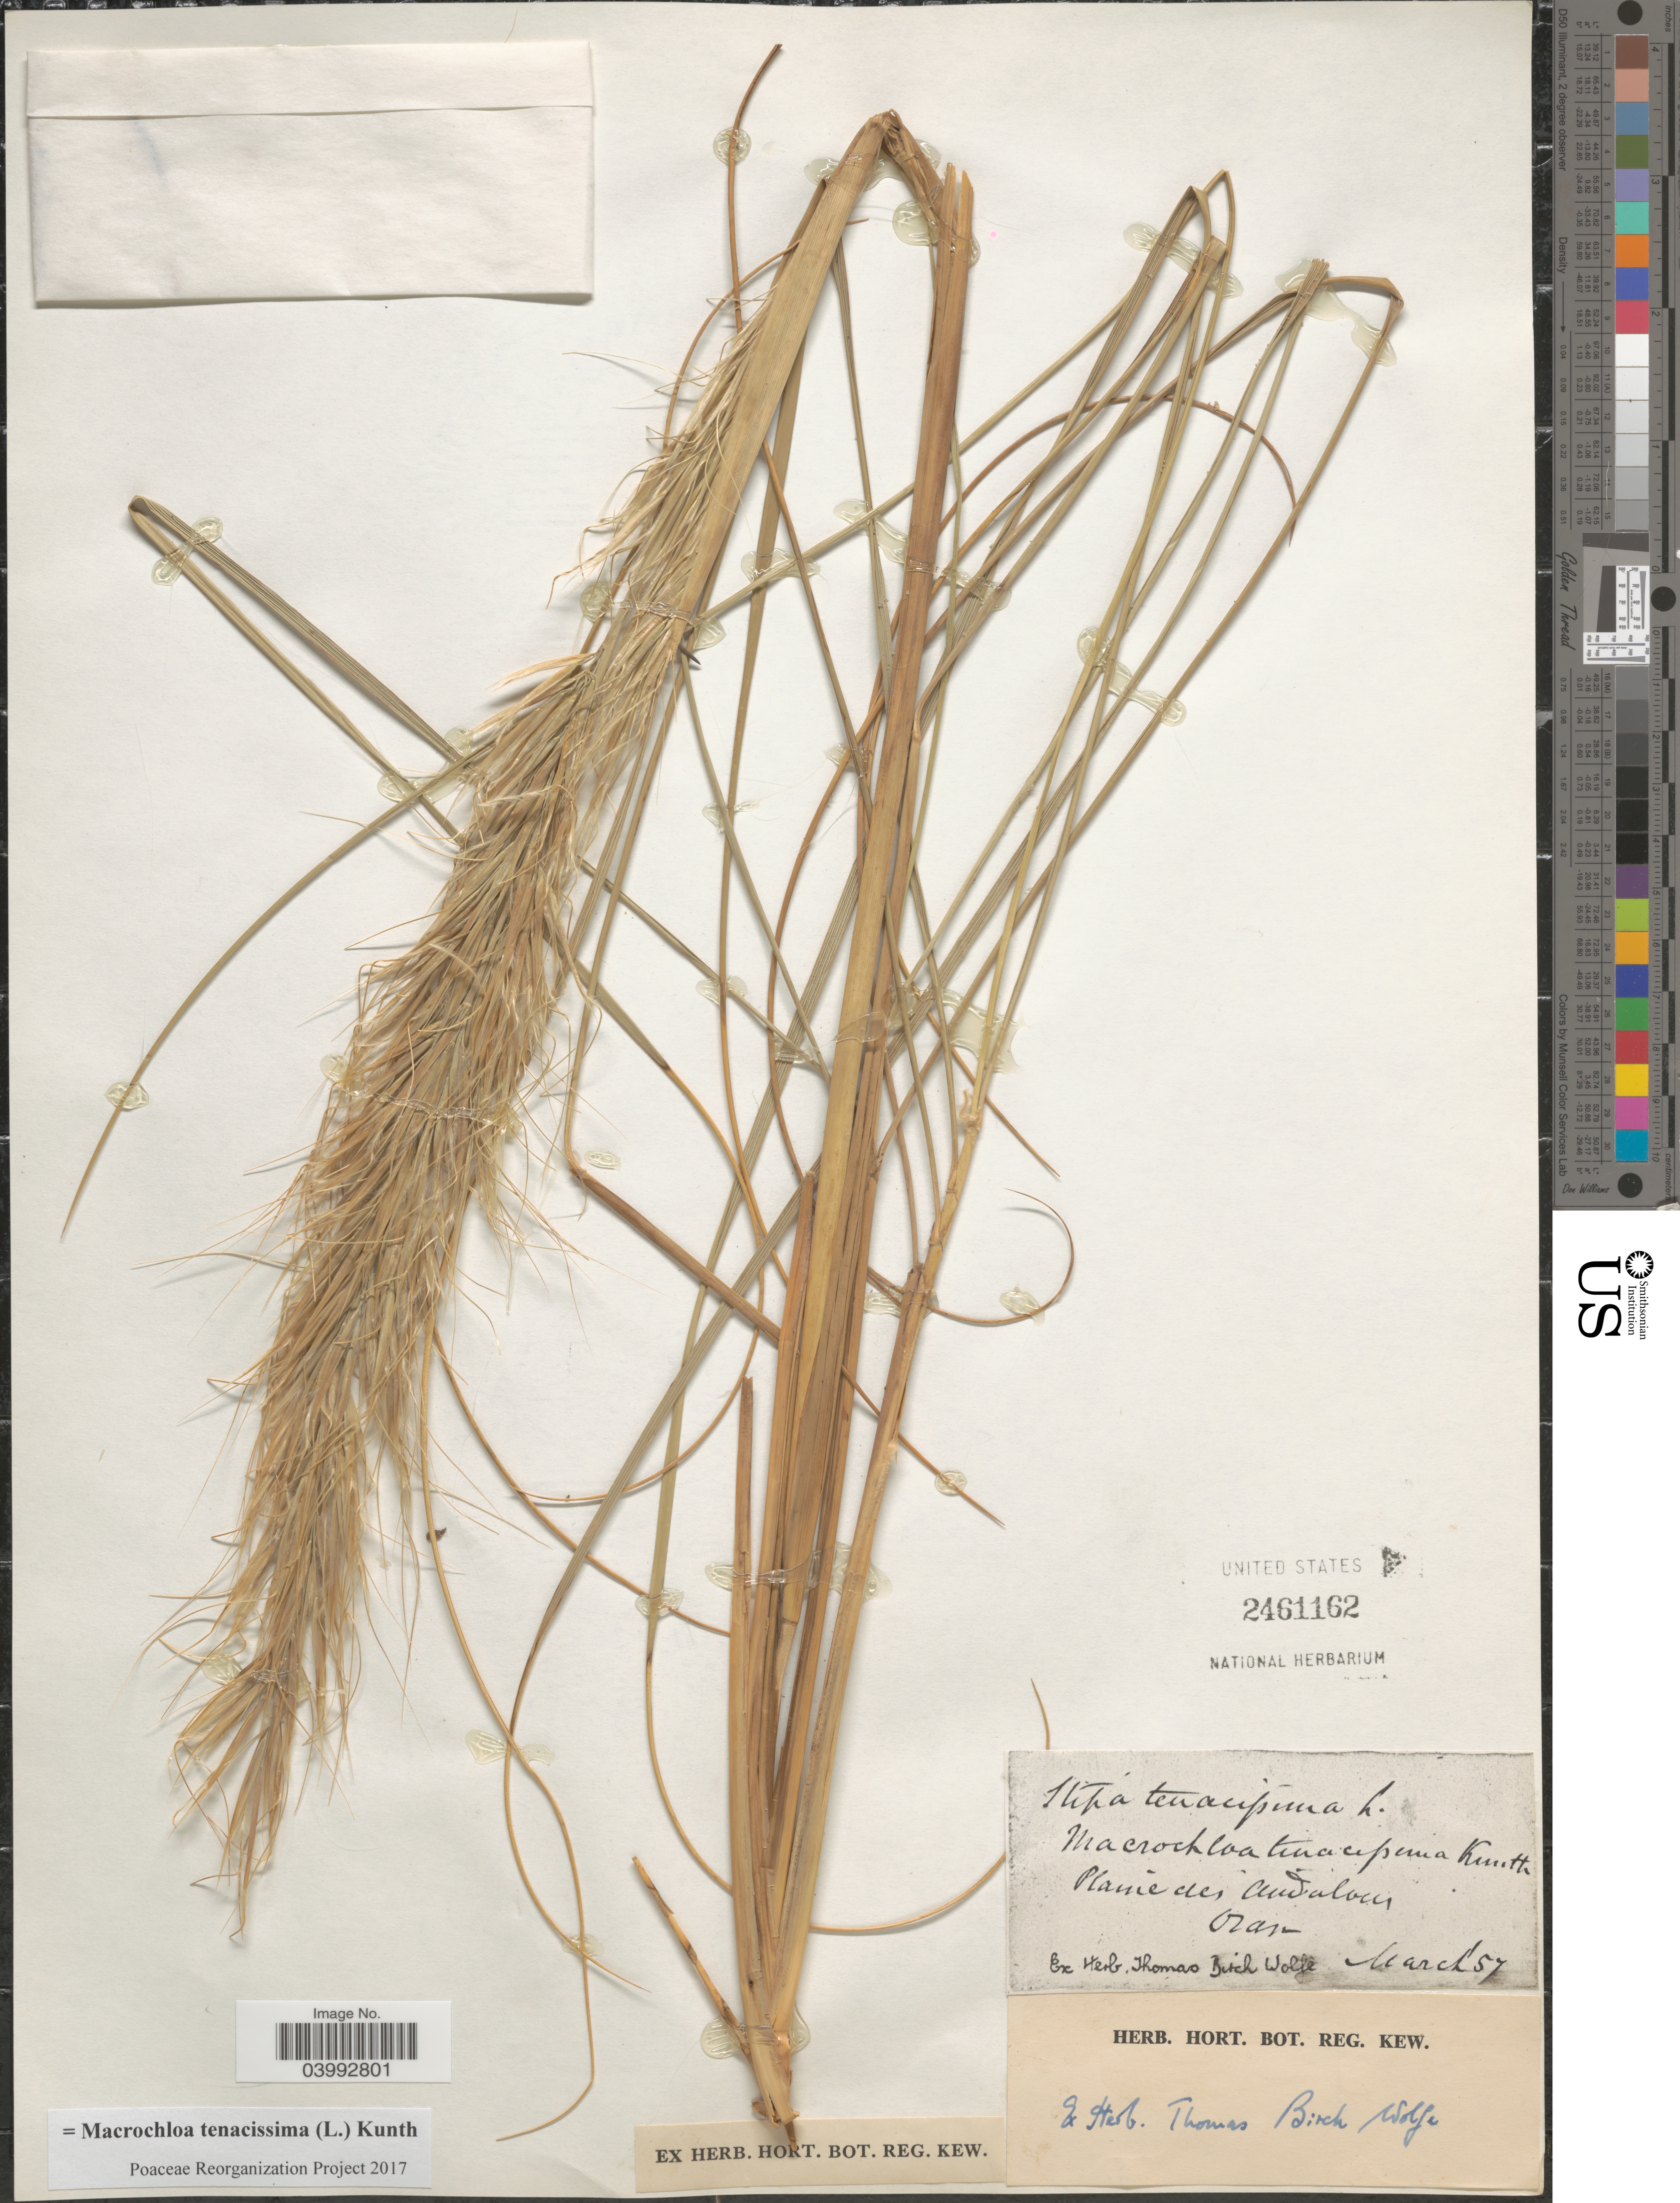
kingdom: Plantae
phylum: Tracheophyta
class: Liliopsida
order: Poales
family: Poaceae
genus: Macrochloa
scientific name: Macrochloa tenacissima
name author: (L.) Kunth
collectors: Ex herb. Thomas Birch Wolfe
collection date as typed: Transcribed d/m/y: /3/57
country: Algeria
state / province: Oran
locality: Des Andalous.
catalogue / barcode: US 2461162